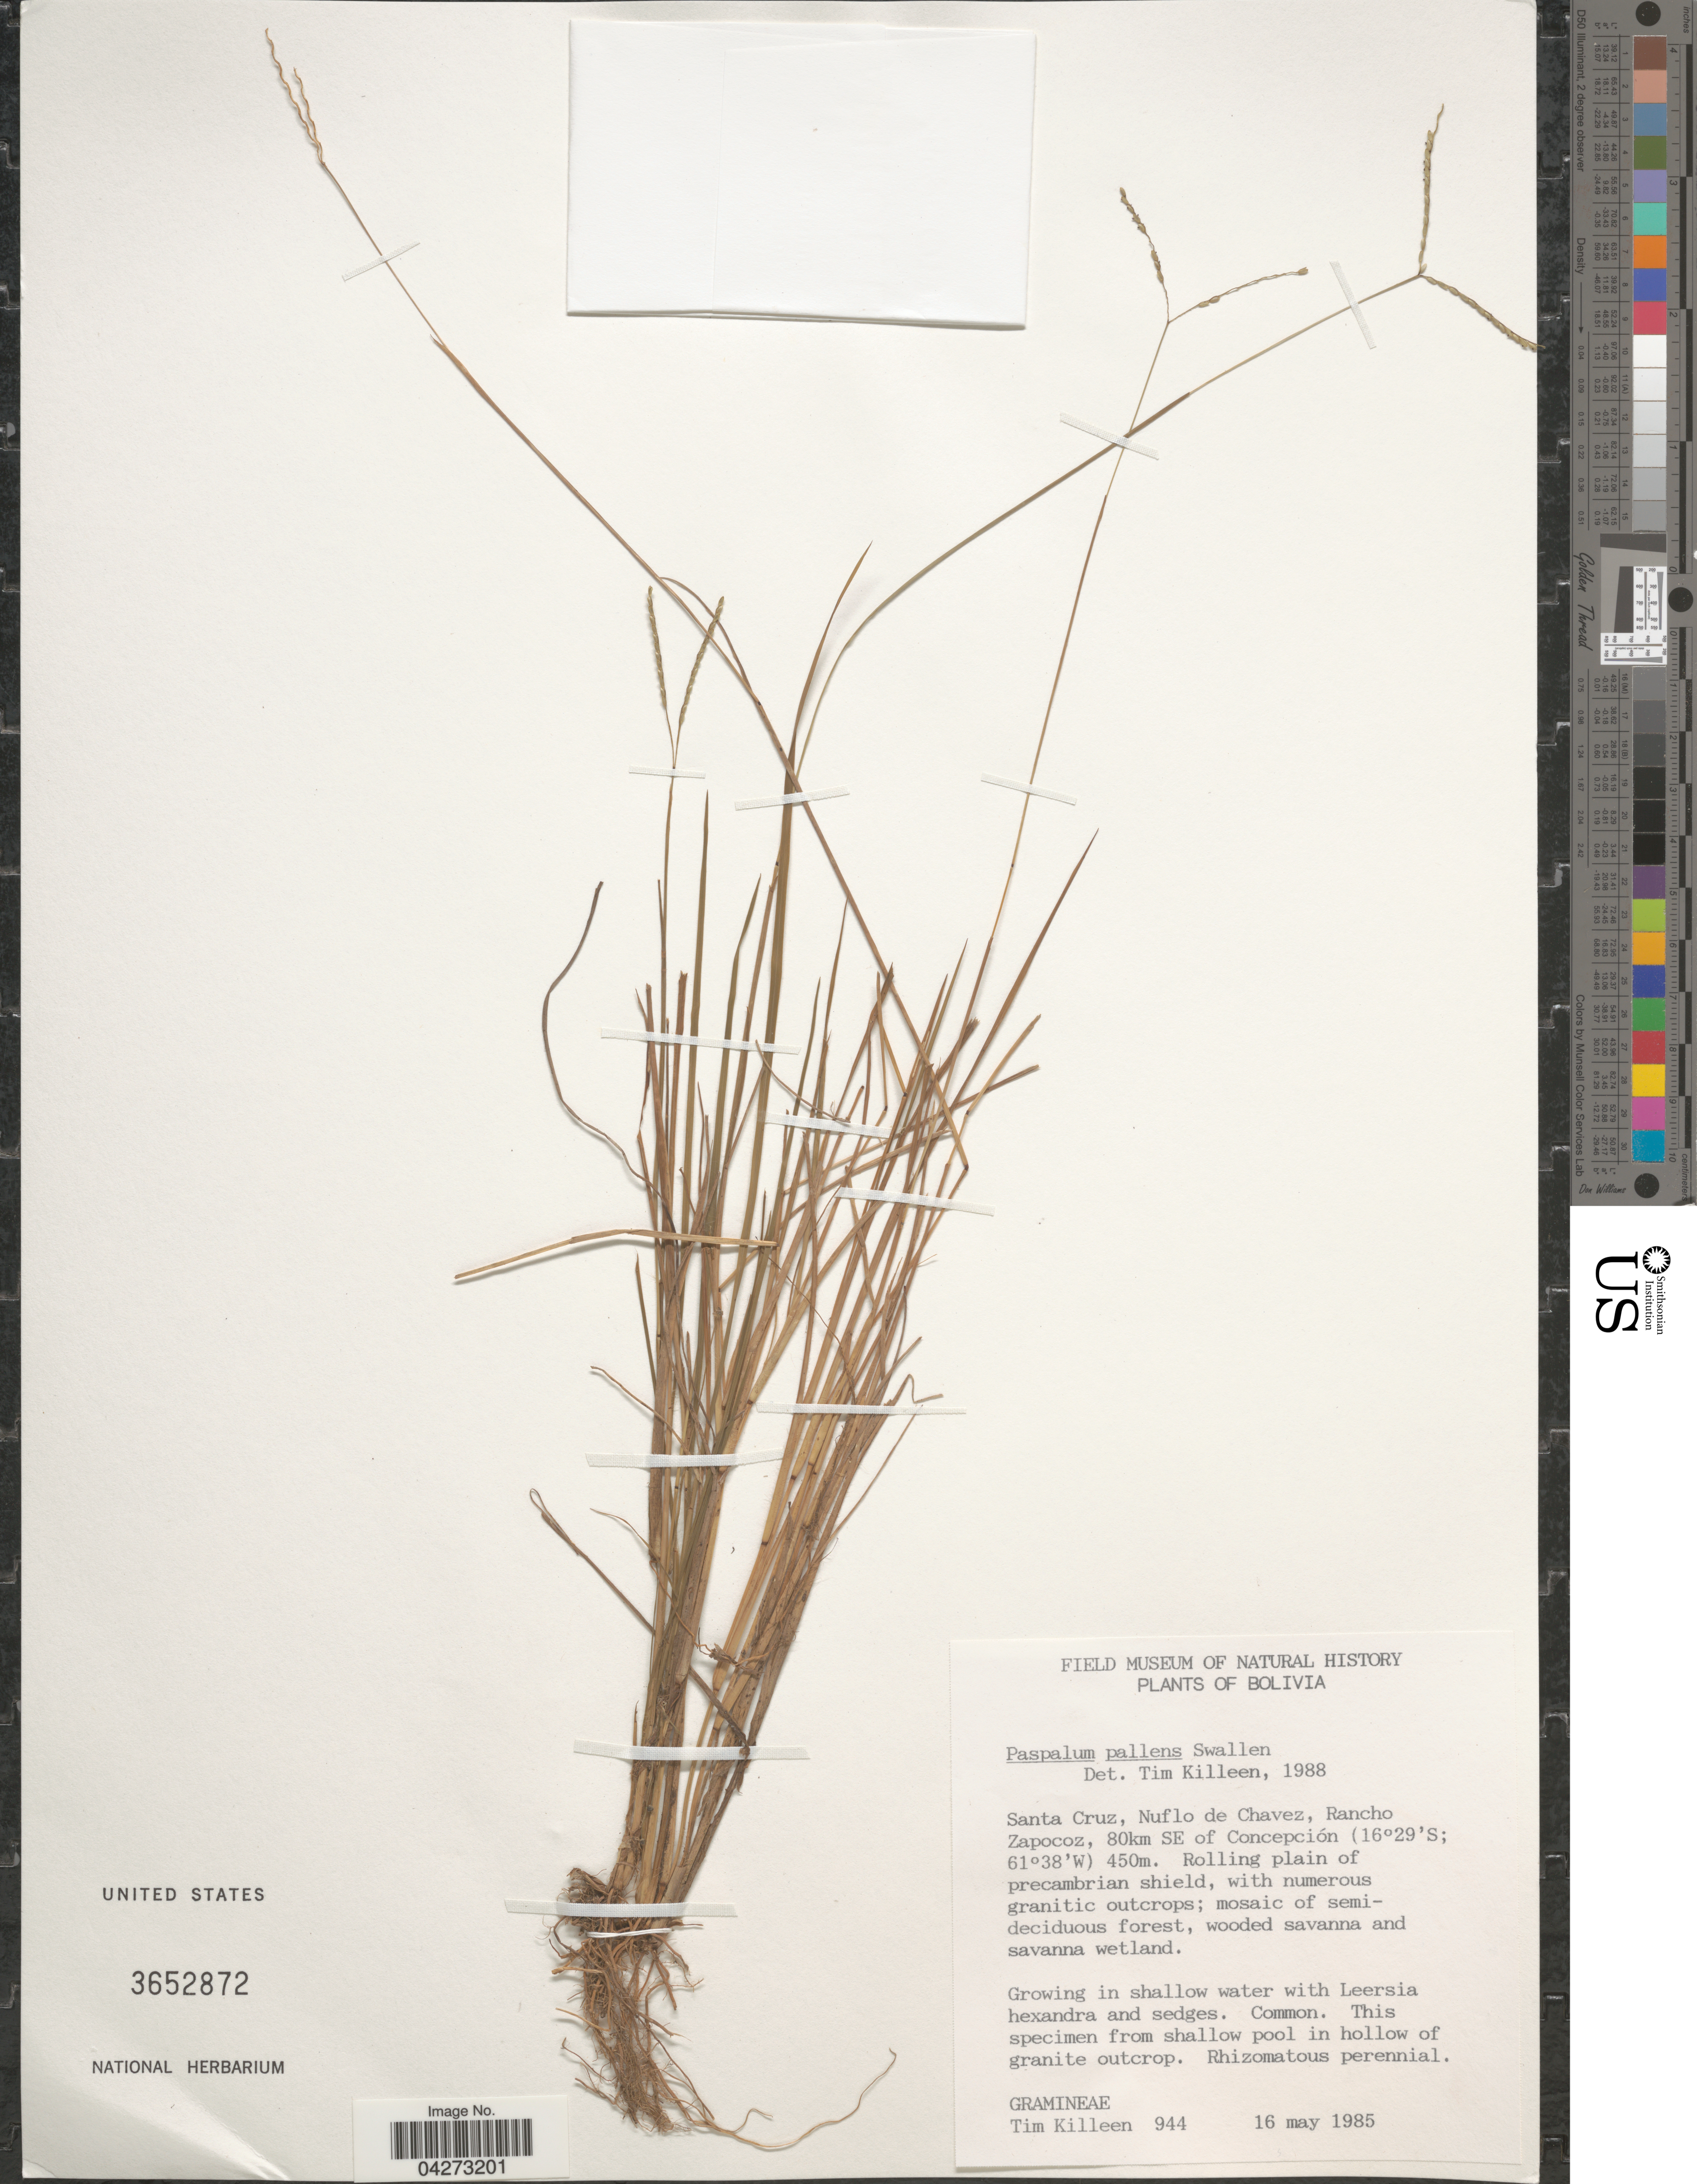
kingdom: Plantae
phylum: Tracheophyta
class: Liliopsida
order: Poales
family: Poaceae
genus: Paspalum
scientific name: Paspalum pallens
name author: Swallen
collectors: T. J. Killeen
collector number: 944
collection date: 1985-05-16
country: Bolivia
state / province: Santa Cruz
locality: Nuflo de Chavez, Rancho Zapocoz, 80km SE of Concepción.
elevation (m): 450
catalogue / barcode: US 3652872